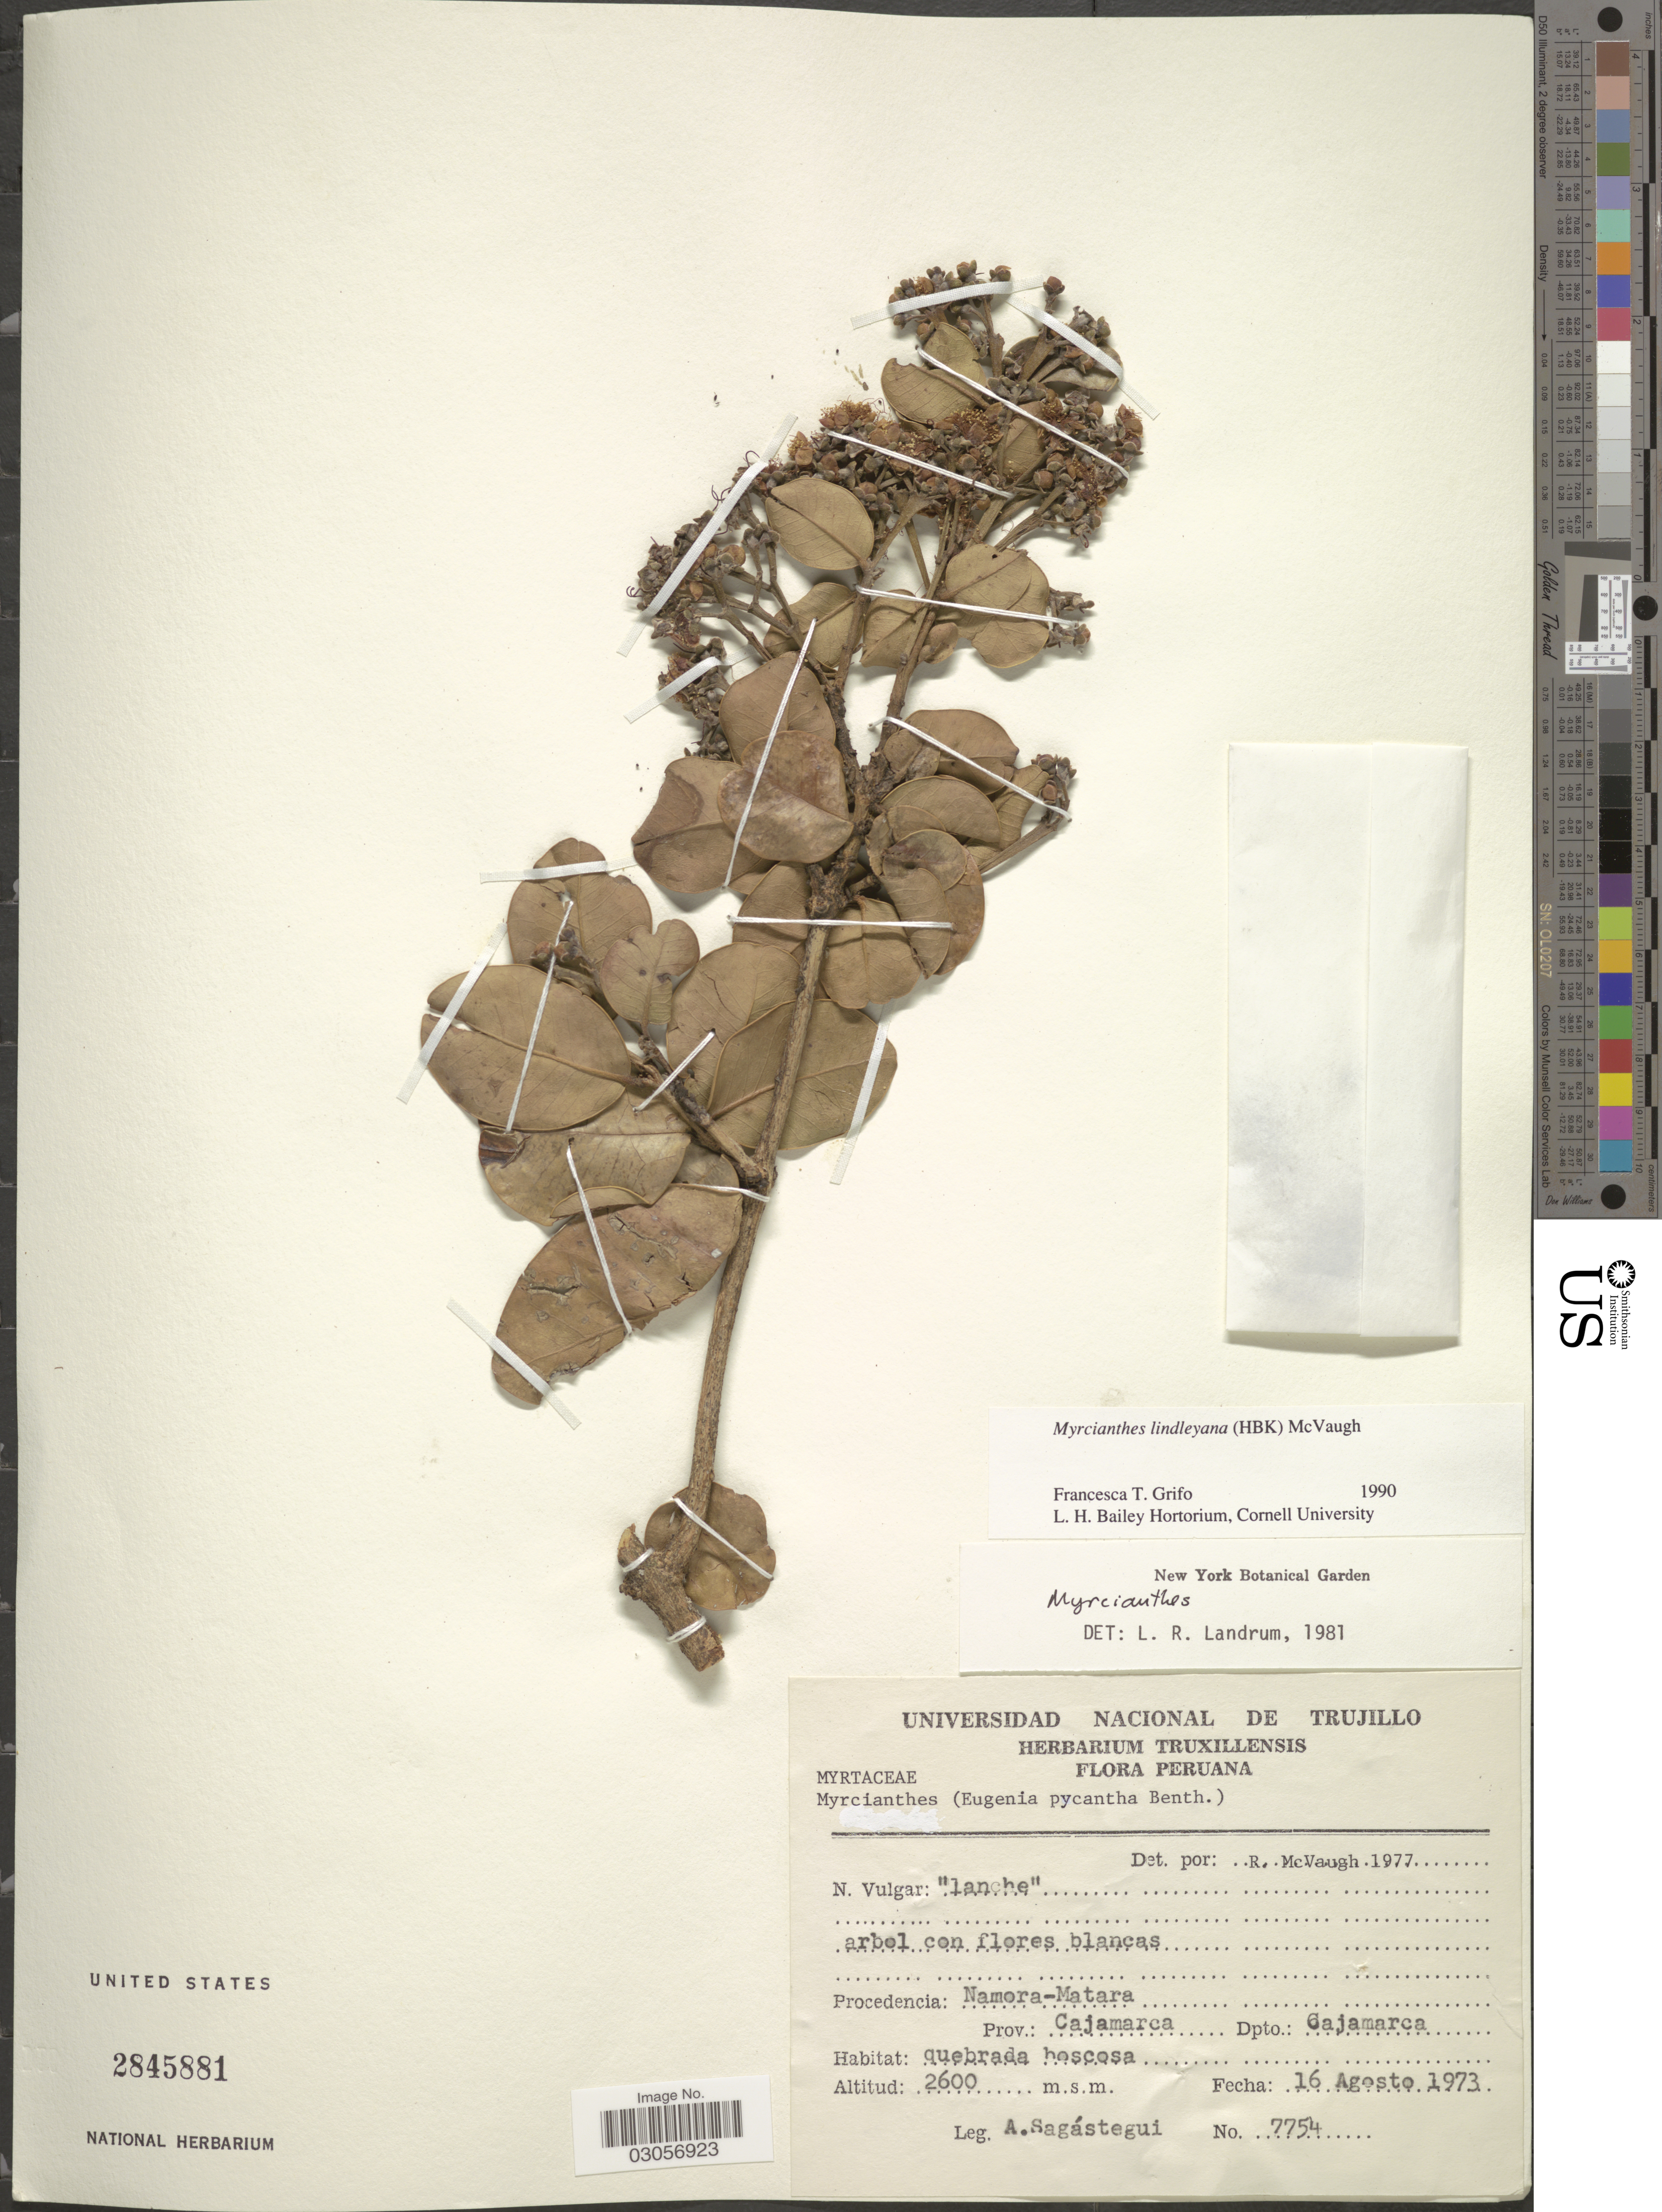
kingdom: Plantae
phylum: Tracheophyta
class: Magnoliopsida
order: Myrtales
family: Myrtaceae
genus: Myrcianthes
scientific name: Myrcianthes lindleyana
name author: (Kunth) McVaugh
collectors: A. Sagástequi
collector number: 7754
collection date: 1973-08-16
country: Peru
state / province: Cajamarca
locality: Procedencia: Namora-Matara, Prov. Cajamarca, Dpto. Cajamarca.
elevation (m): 2600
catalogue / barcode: US 2845881